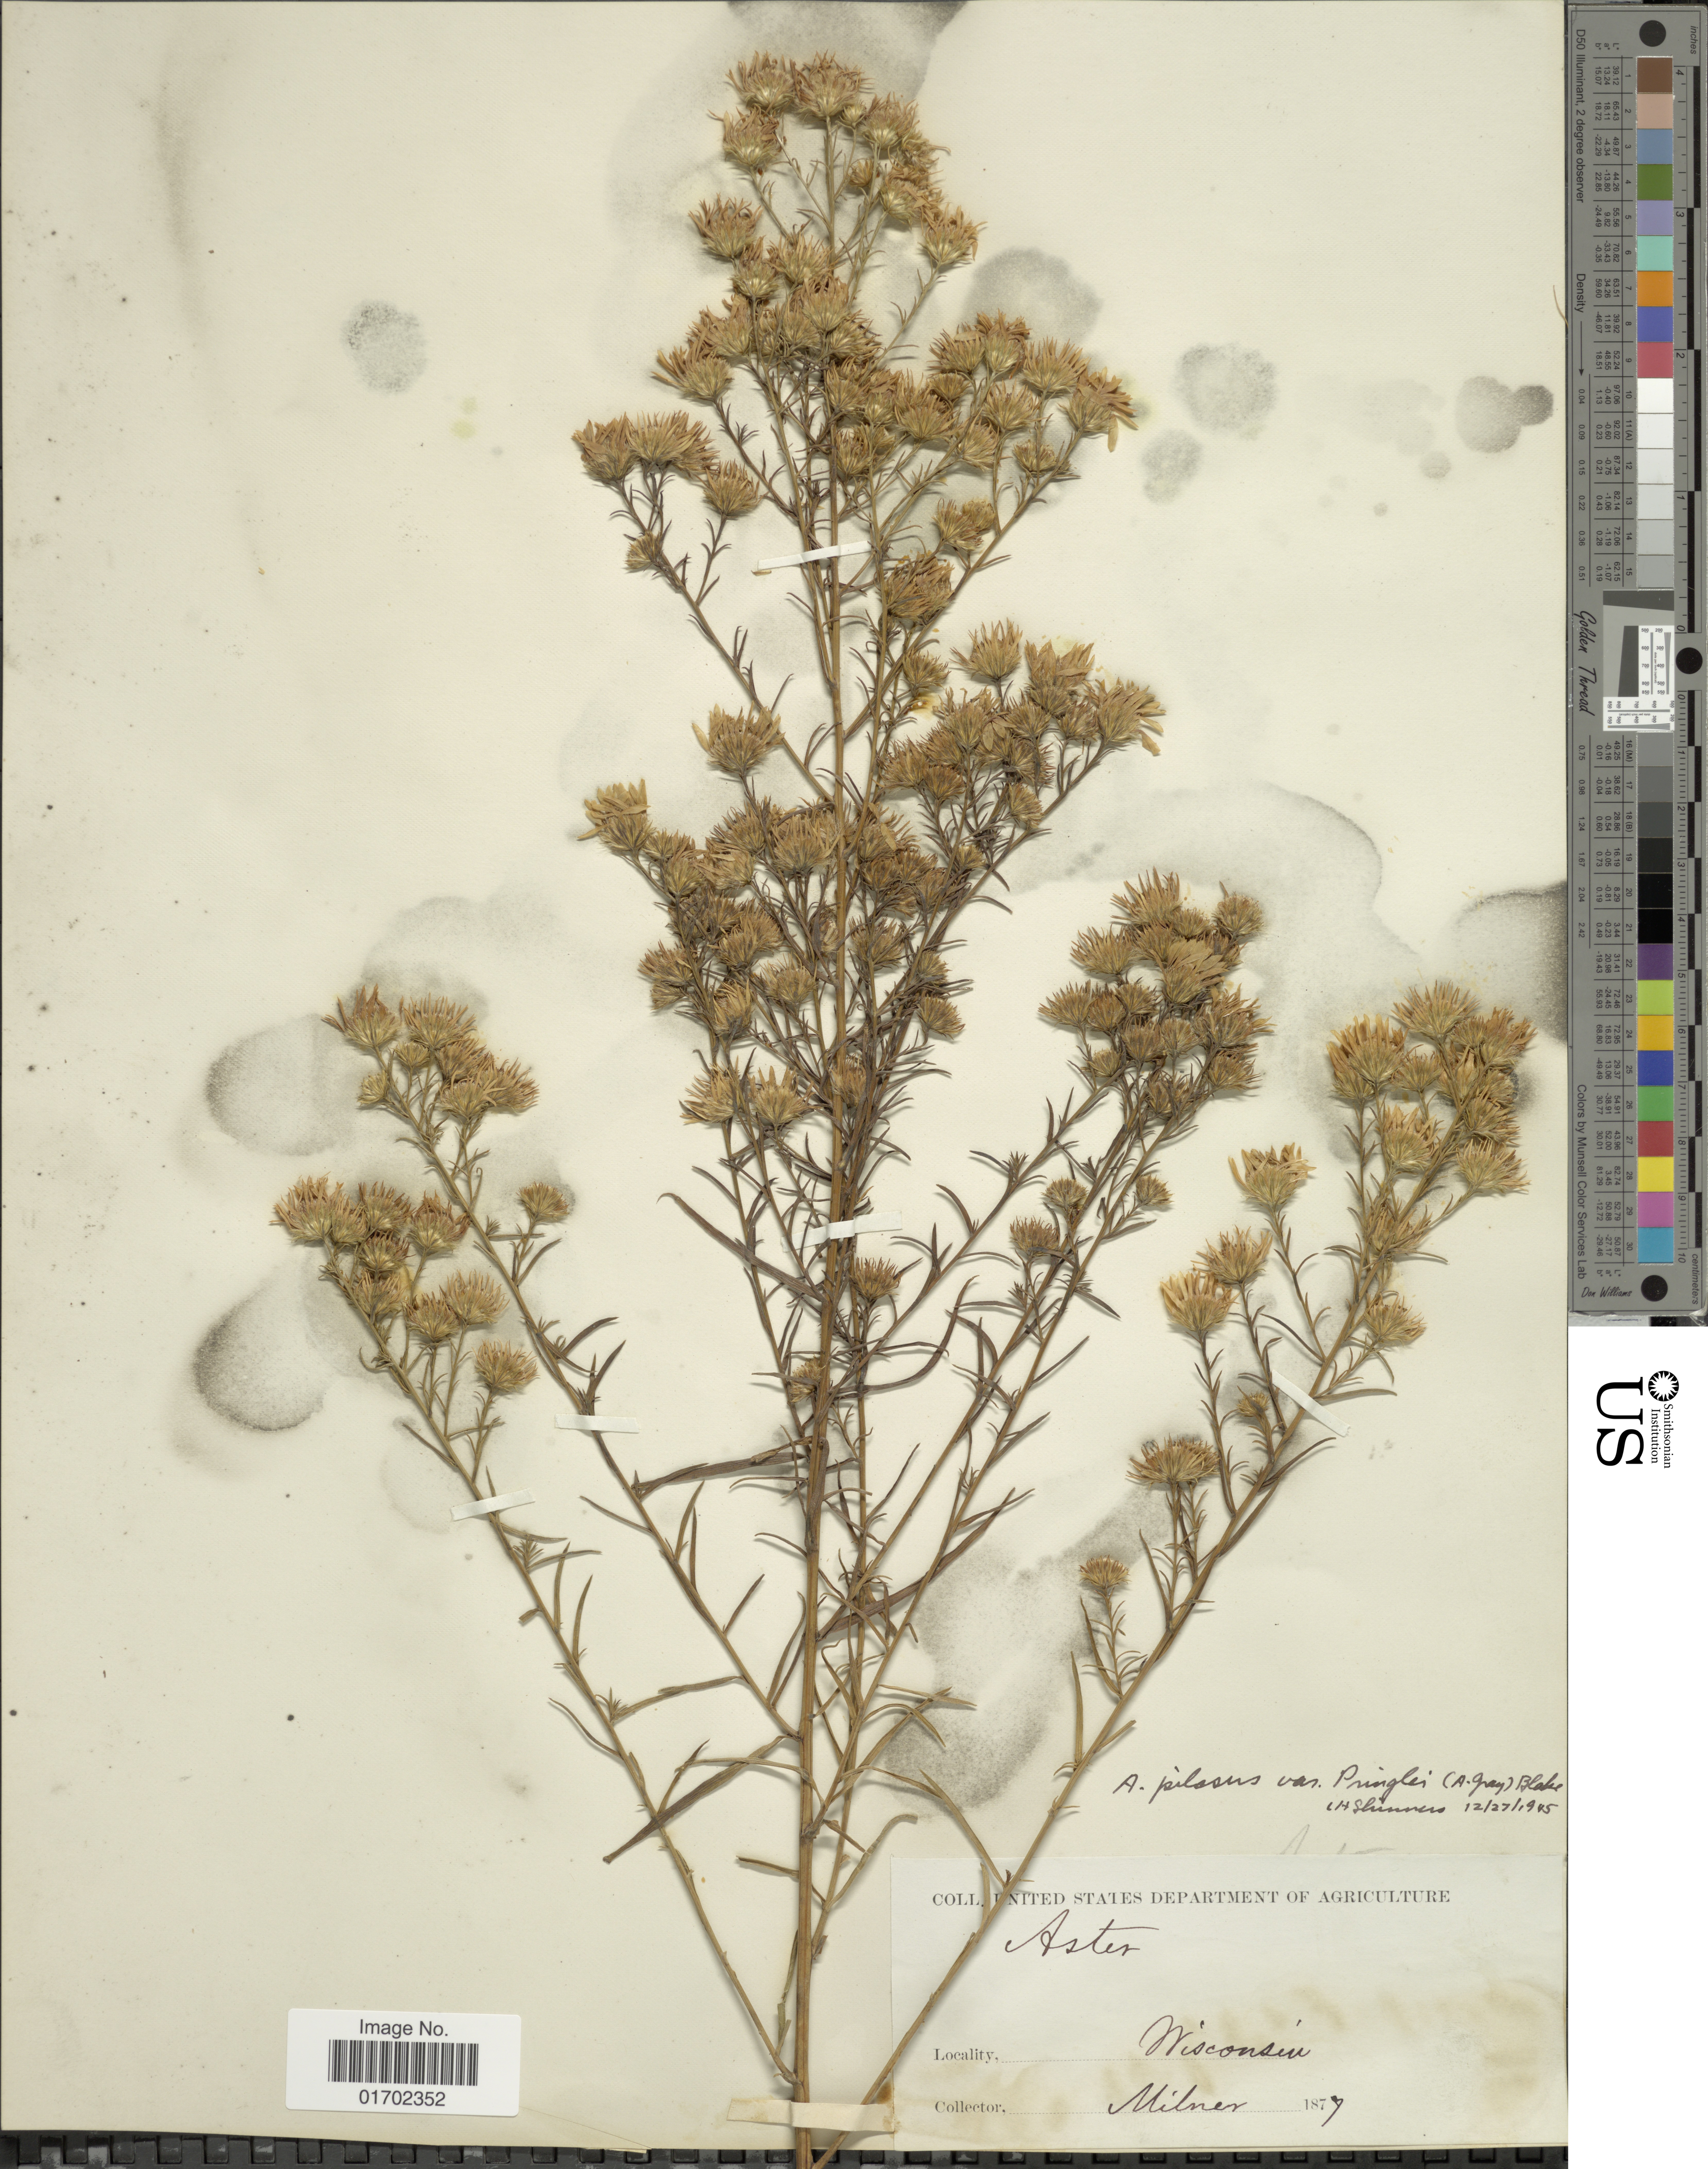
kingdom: Plantae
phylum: Tracheophyta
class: Magnoliopsida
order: Asterales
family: Asteraceae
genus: Symphyotrichum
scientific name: Symphyotrichum pilosum var. pringlei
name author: (A. Gray) G.L. Nesom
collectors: Milner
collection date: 1877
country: United States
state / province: Wisconsin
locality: Wisconsin.